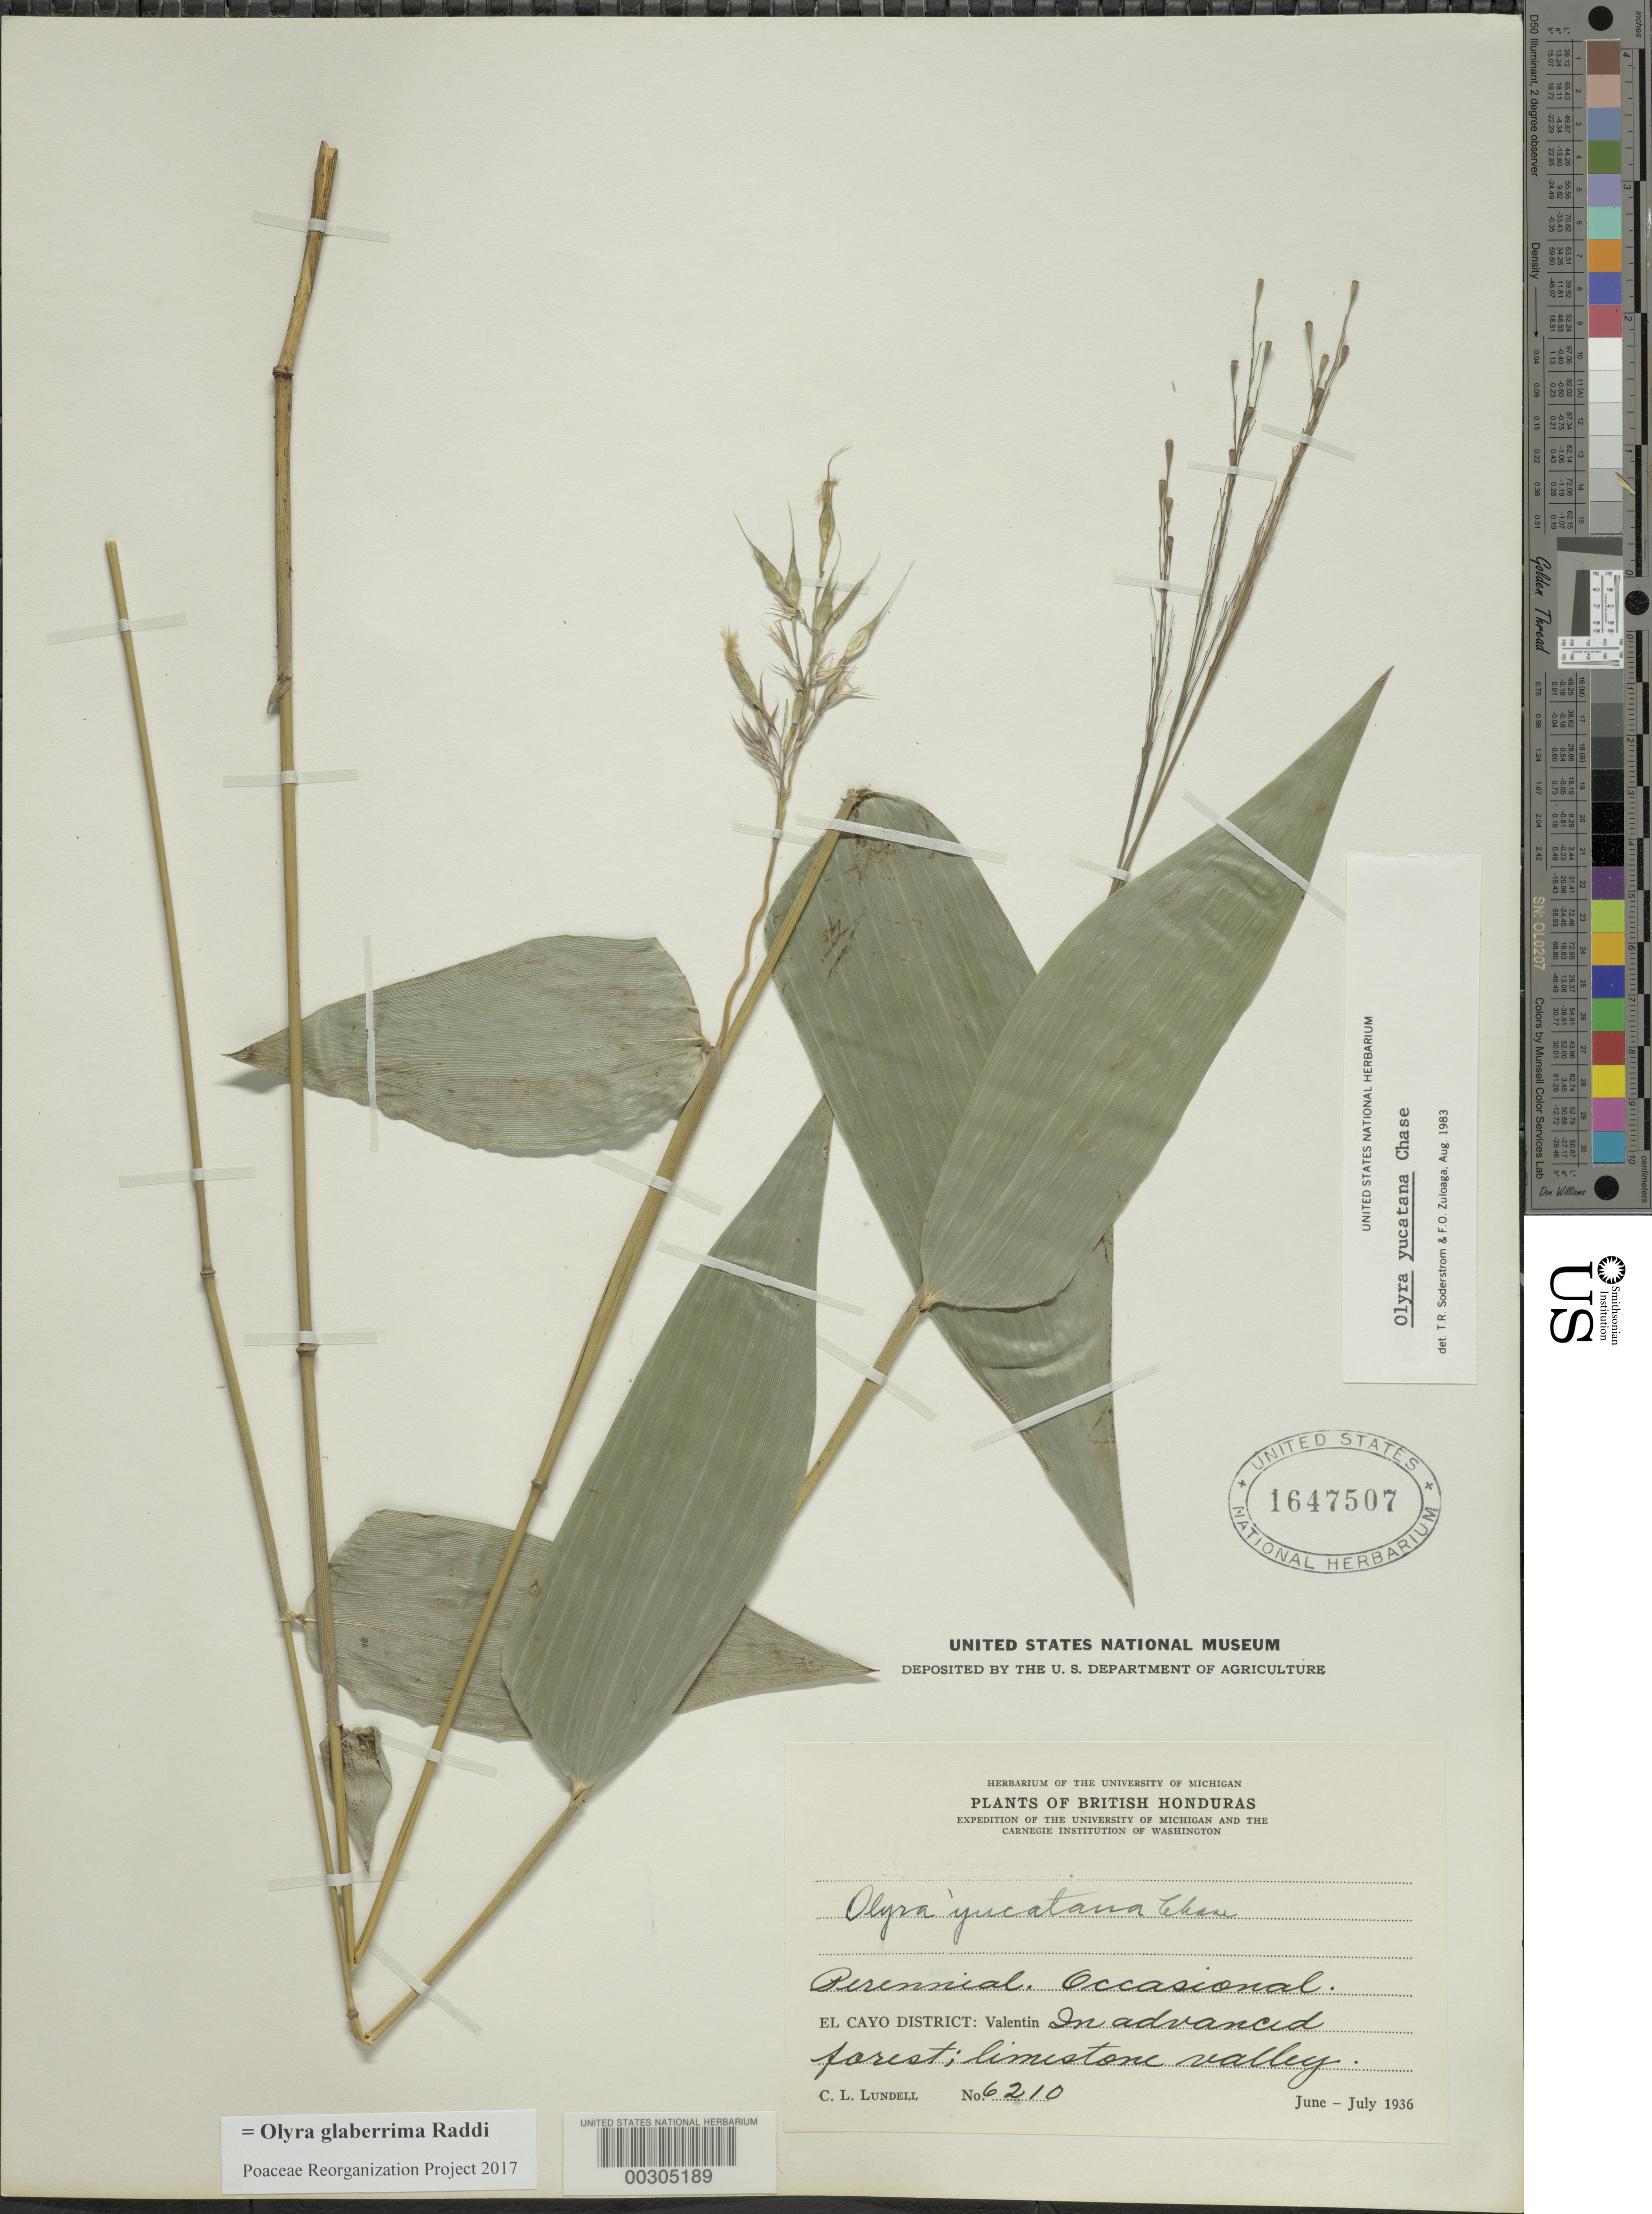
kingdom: Plantae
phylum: Tracheophyta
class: Liliopsida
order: Poales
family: Poaceae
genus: Olyra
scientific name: Olyra glaberrima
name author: Raddi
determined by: Poaceae Reorganization Project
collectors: C. L. Lundell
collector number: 6210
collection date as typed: Jun 1936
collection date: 1936-06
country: Belize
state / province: Cayo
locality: Valentin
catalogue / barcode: US 1647507